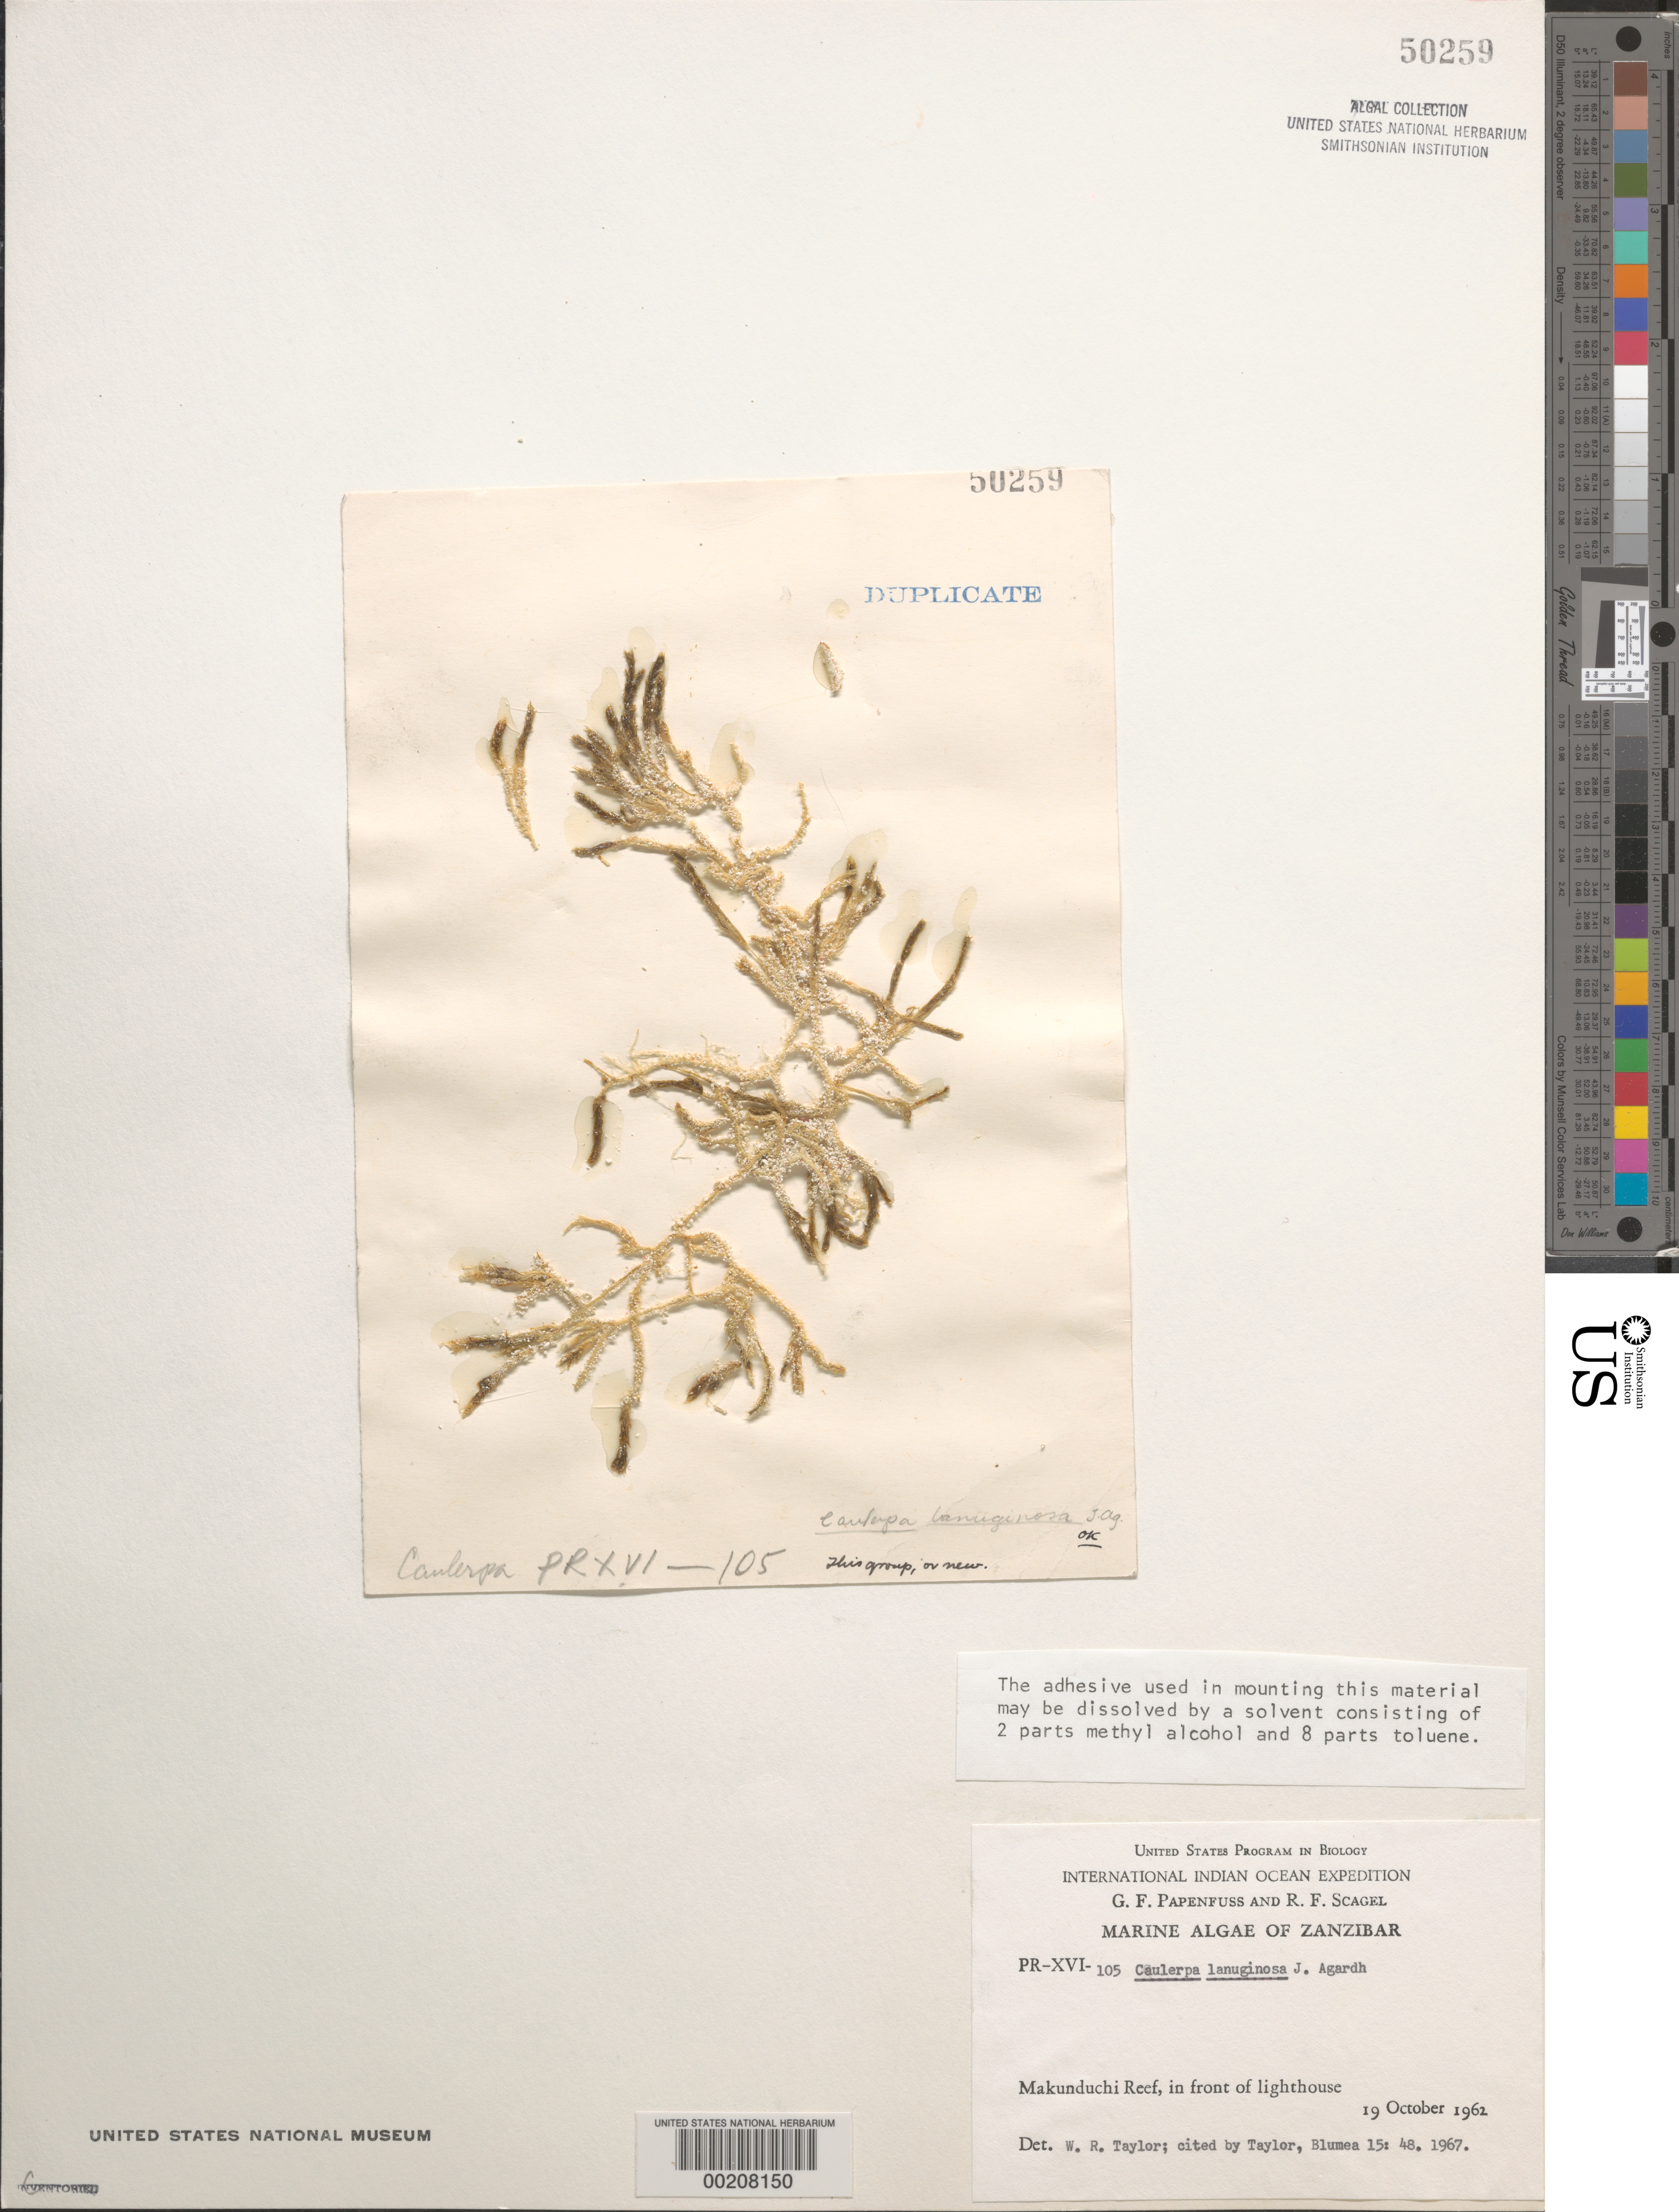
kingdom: Plantae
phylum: Chlorophyta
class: Ulvophyceae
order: Bryopsidales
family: Caulerpaceae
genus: Caulerpa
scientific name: Caulerpa lanuginosa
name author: J. Agardh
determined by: Taylor, William R.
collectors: G. Papenfuss & R. F. Scagel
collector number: PR-XVI-105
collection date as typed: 19 Oct 1962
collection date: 1962-10-19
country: Tanzania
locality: Makunduchi reef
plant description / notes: International Indian Ocean Expedition, 1962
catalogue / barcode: US 50259